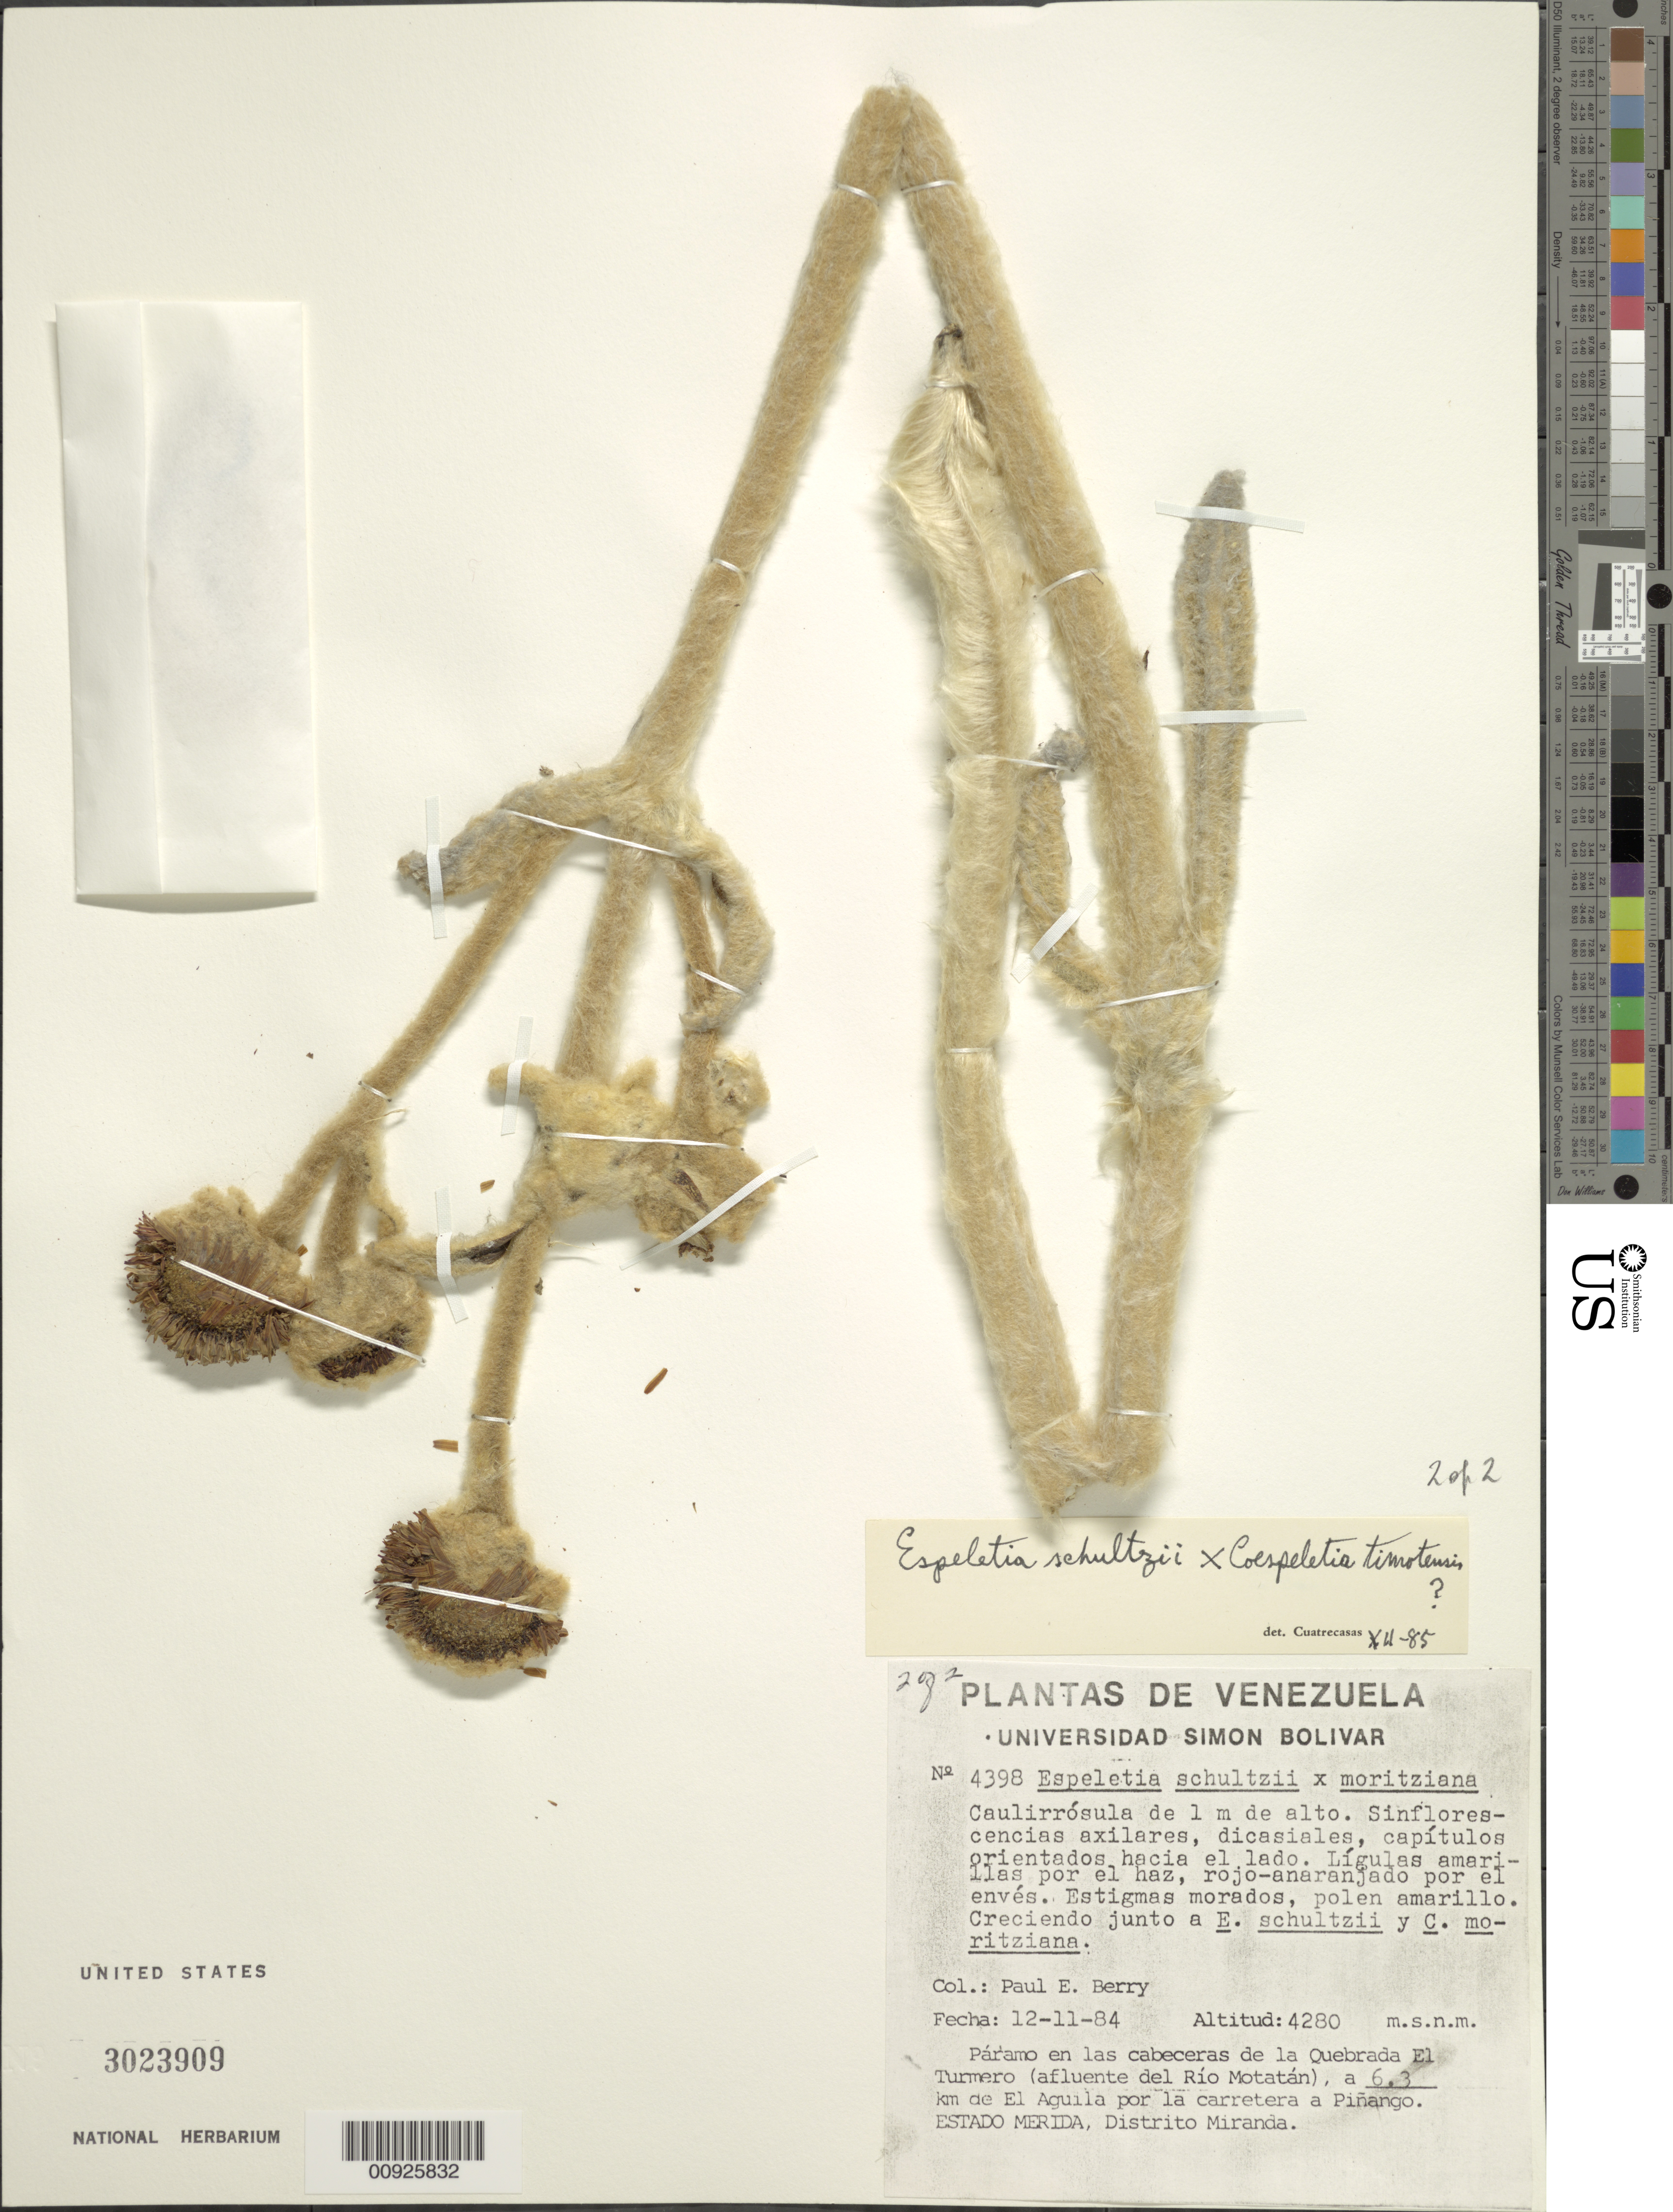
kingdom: Plantae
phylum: Tracheophyta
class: Magnoliopsida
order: Asterales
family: Asteraceae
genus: Espeletia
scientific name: Espeletia schultzii x E. timotensis Cuatrec.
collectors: P. E. Berry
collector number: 4398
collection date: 1984-11-12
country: Venezuela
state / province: Mérida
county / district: Miranda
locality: Páramo en las cabeceras de la Quebrada El Turmero (afluentes del Río Motatán), a 6.3 km de El Aguila por la carretera a Piñango.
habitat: Creciendo junto a E. schultzii y C. moritziana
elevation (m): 4280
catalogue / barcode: US 3023909